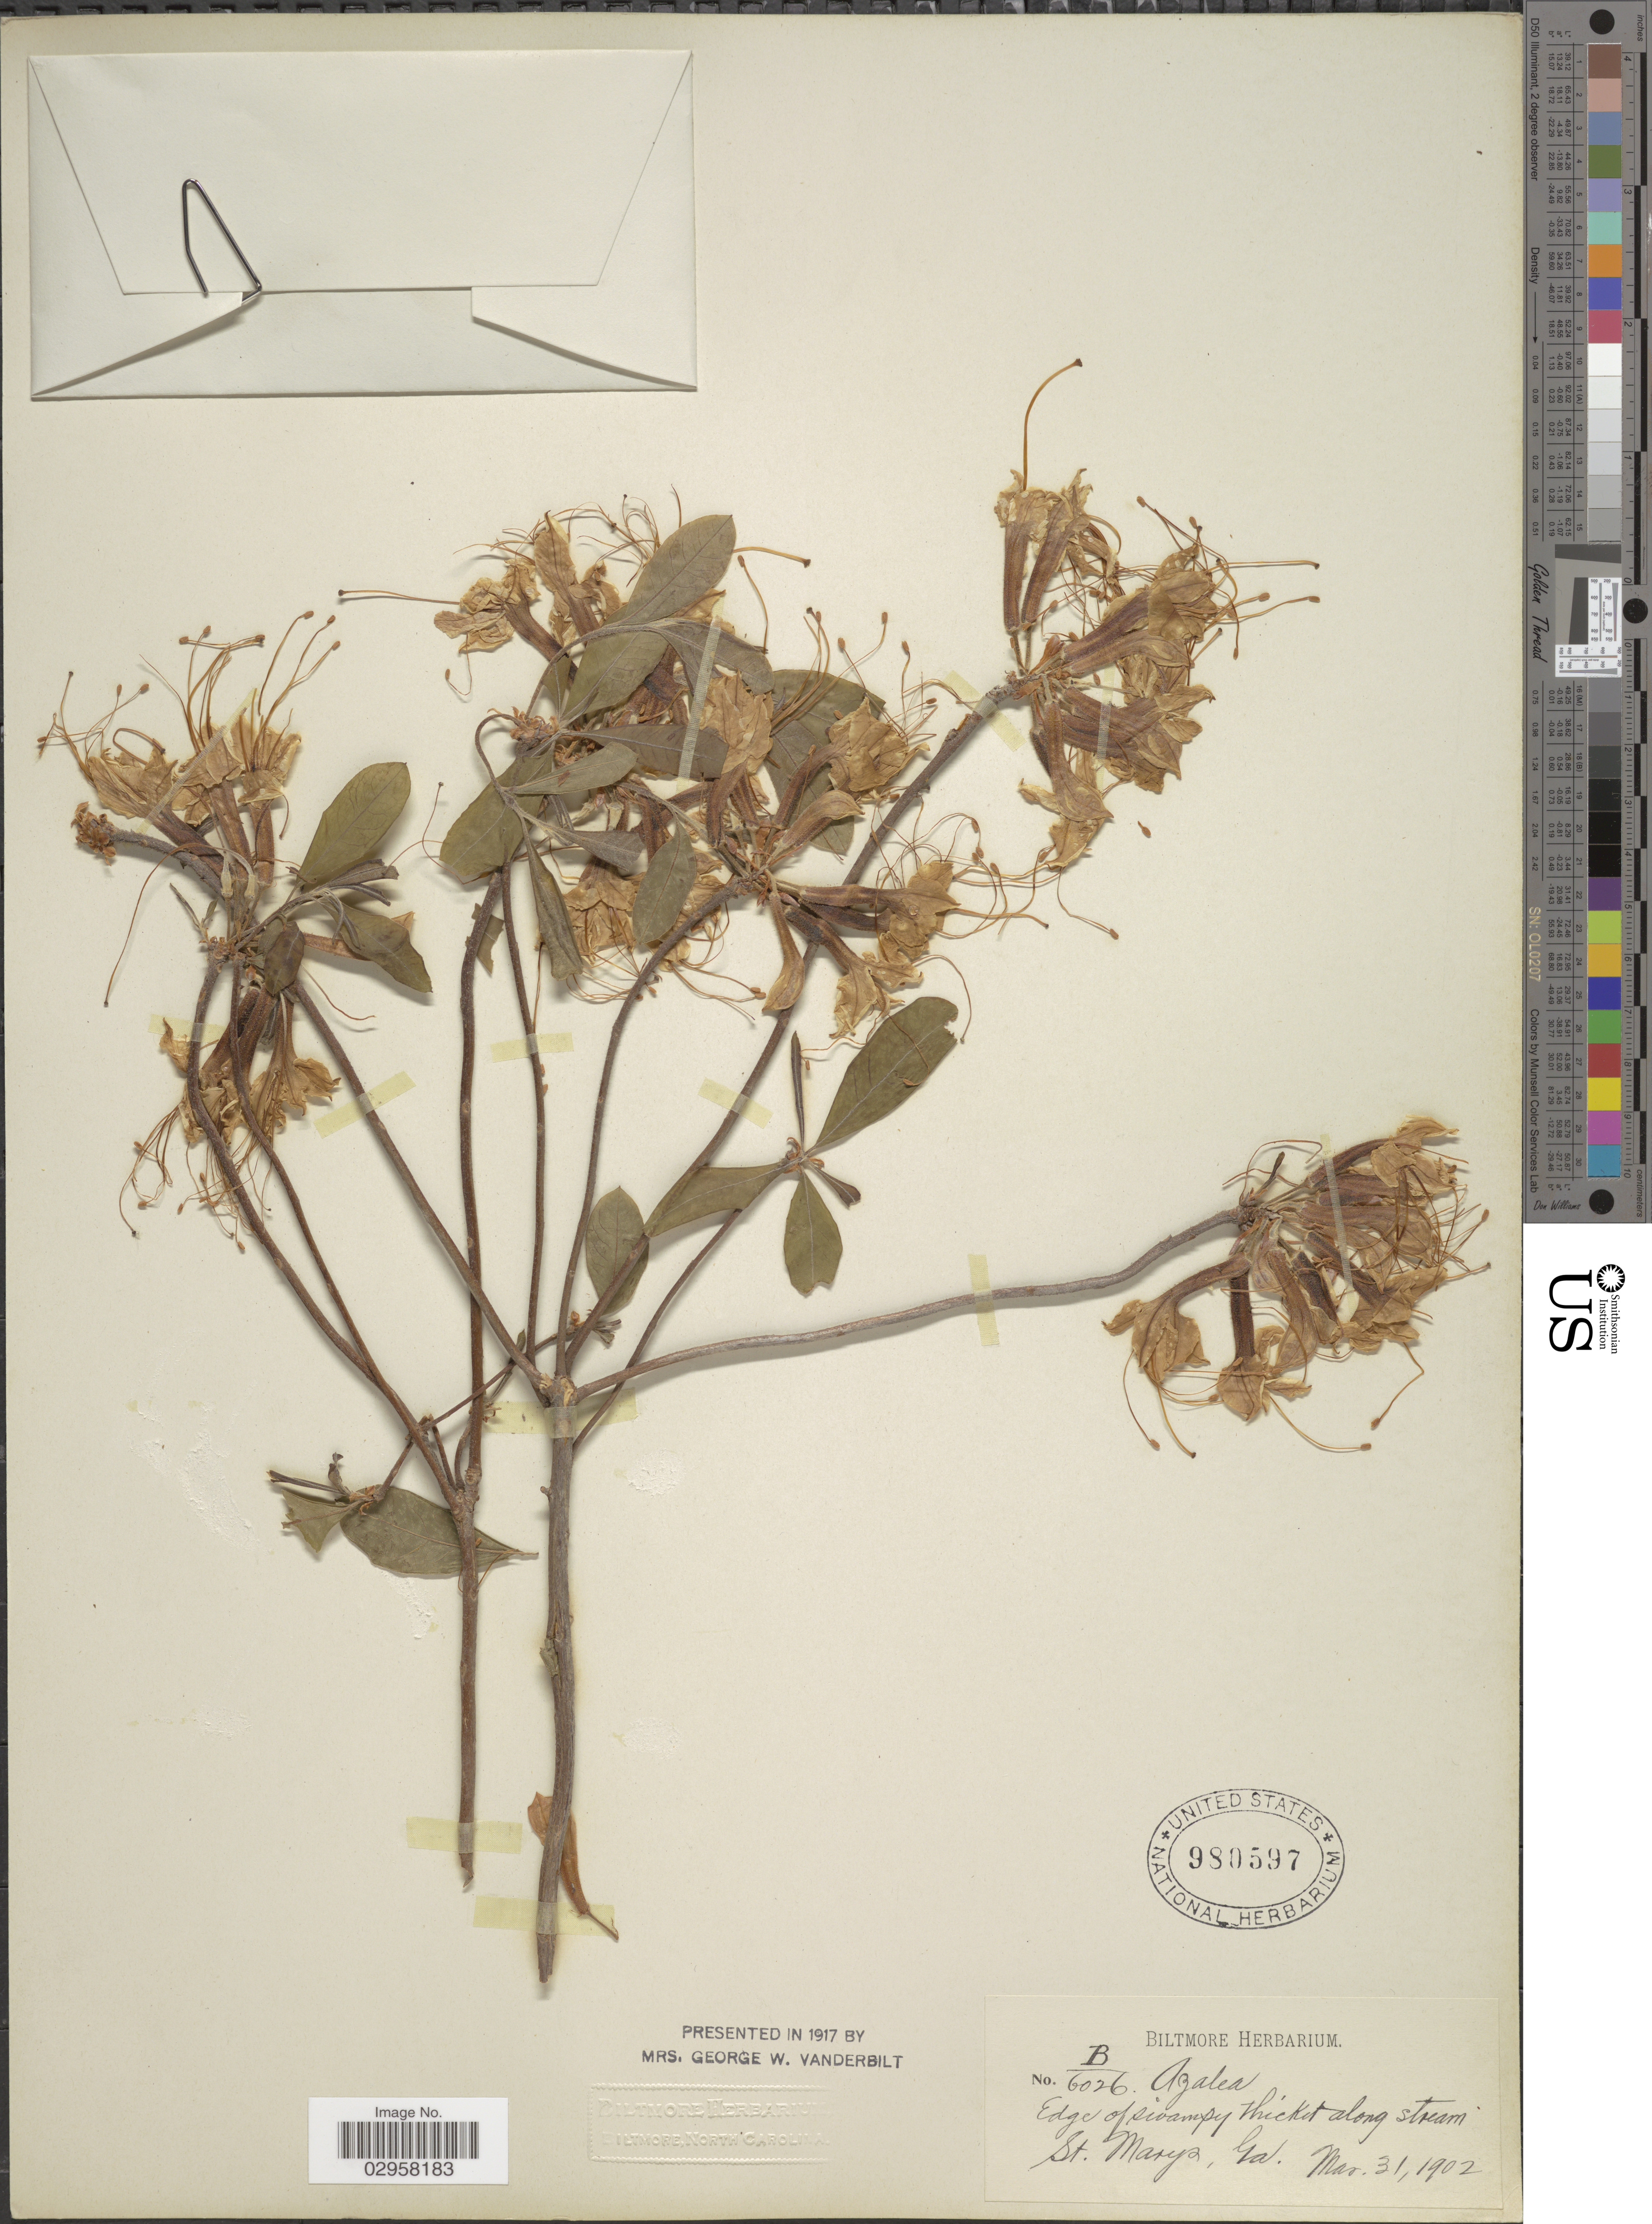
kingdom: Plantae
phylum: Tracheophyta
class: Magnoliopsida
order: Ericales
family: Ericaceae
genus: Rhododendron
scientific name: Rhododendron canescens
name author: (Michx.) Sweet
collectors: ex herb. Biltmore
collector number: B/6026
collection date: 1902-03-31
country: United States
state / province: Georgia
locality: Edge of swampy thicket along stream St. Marys.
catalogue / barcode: US 980597